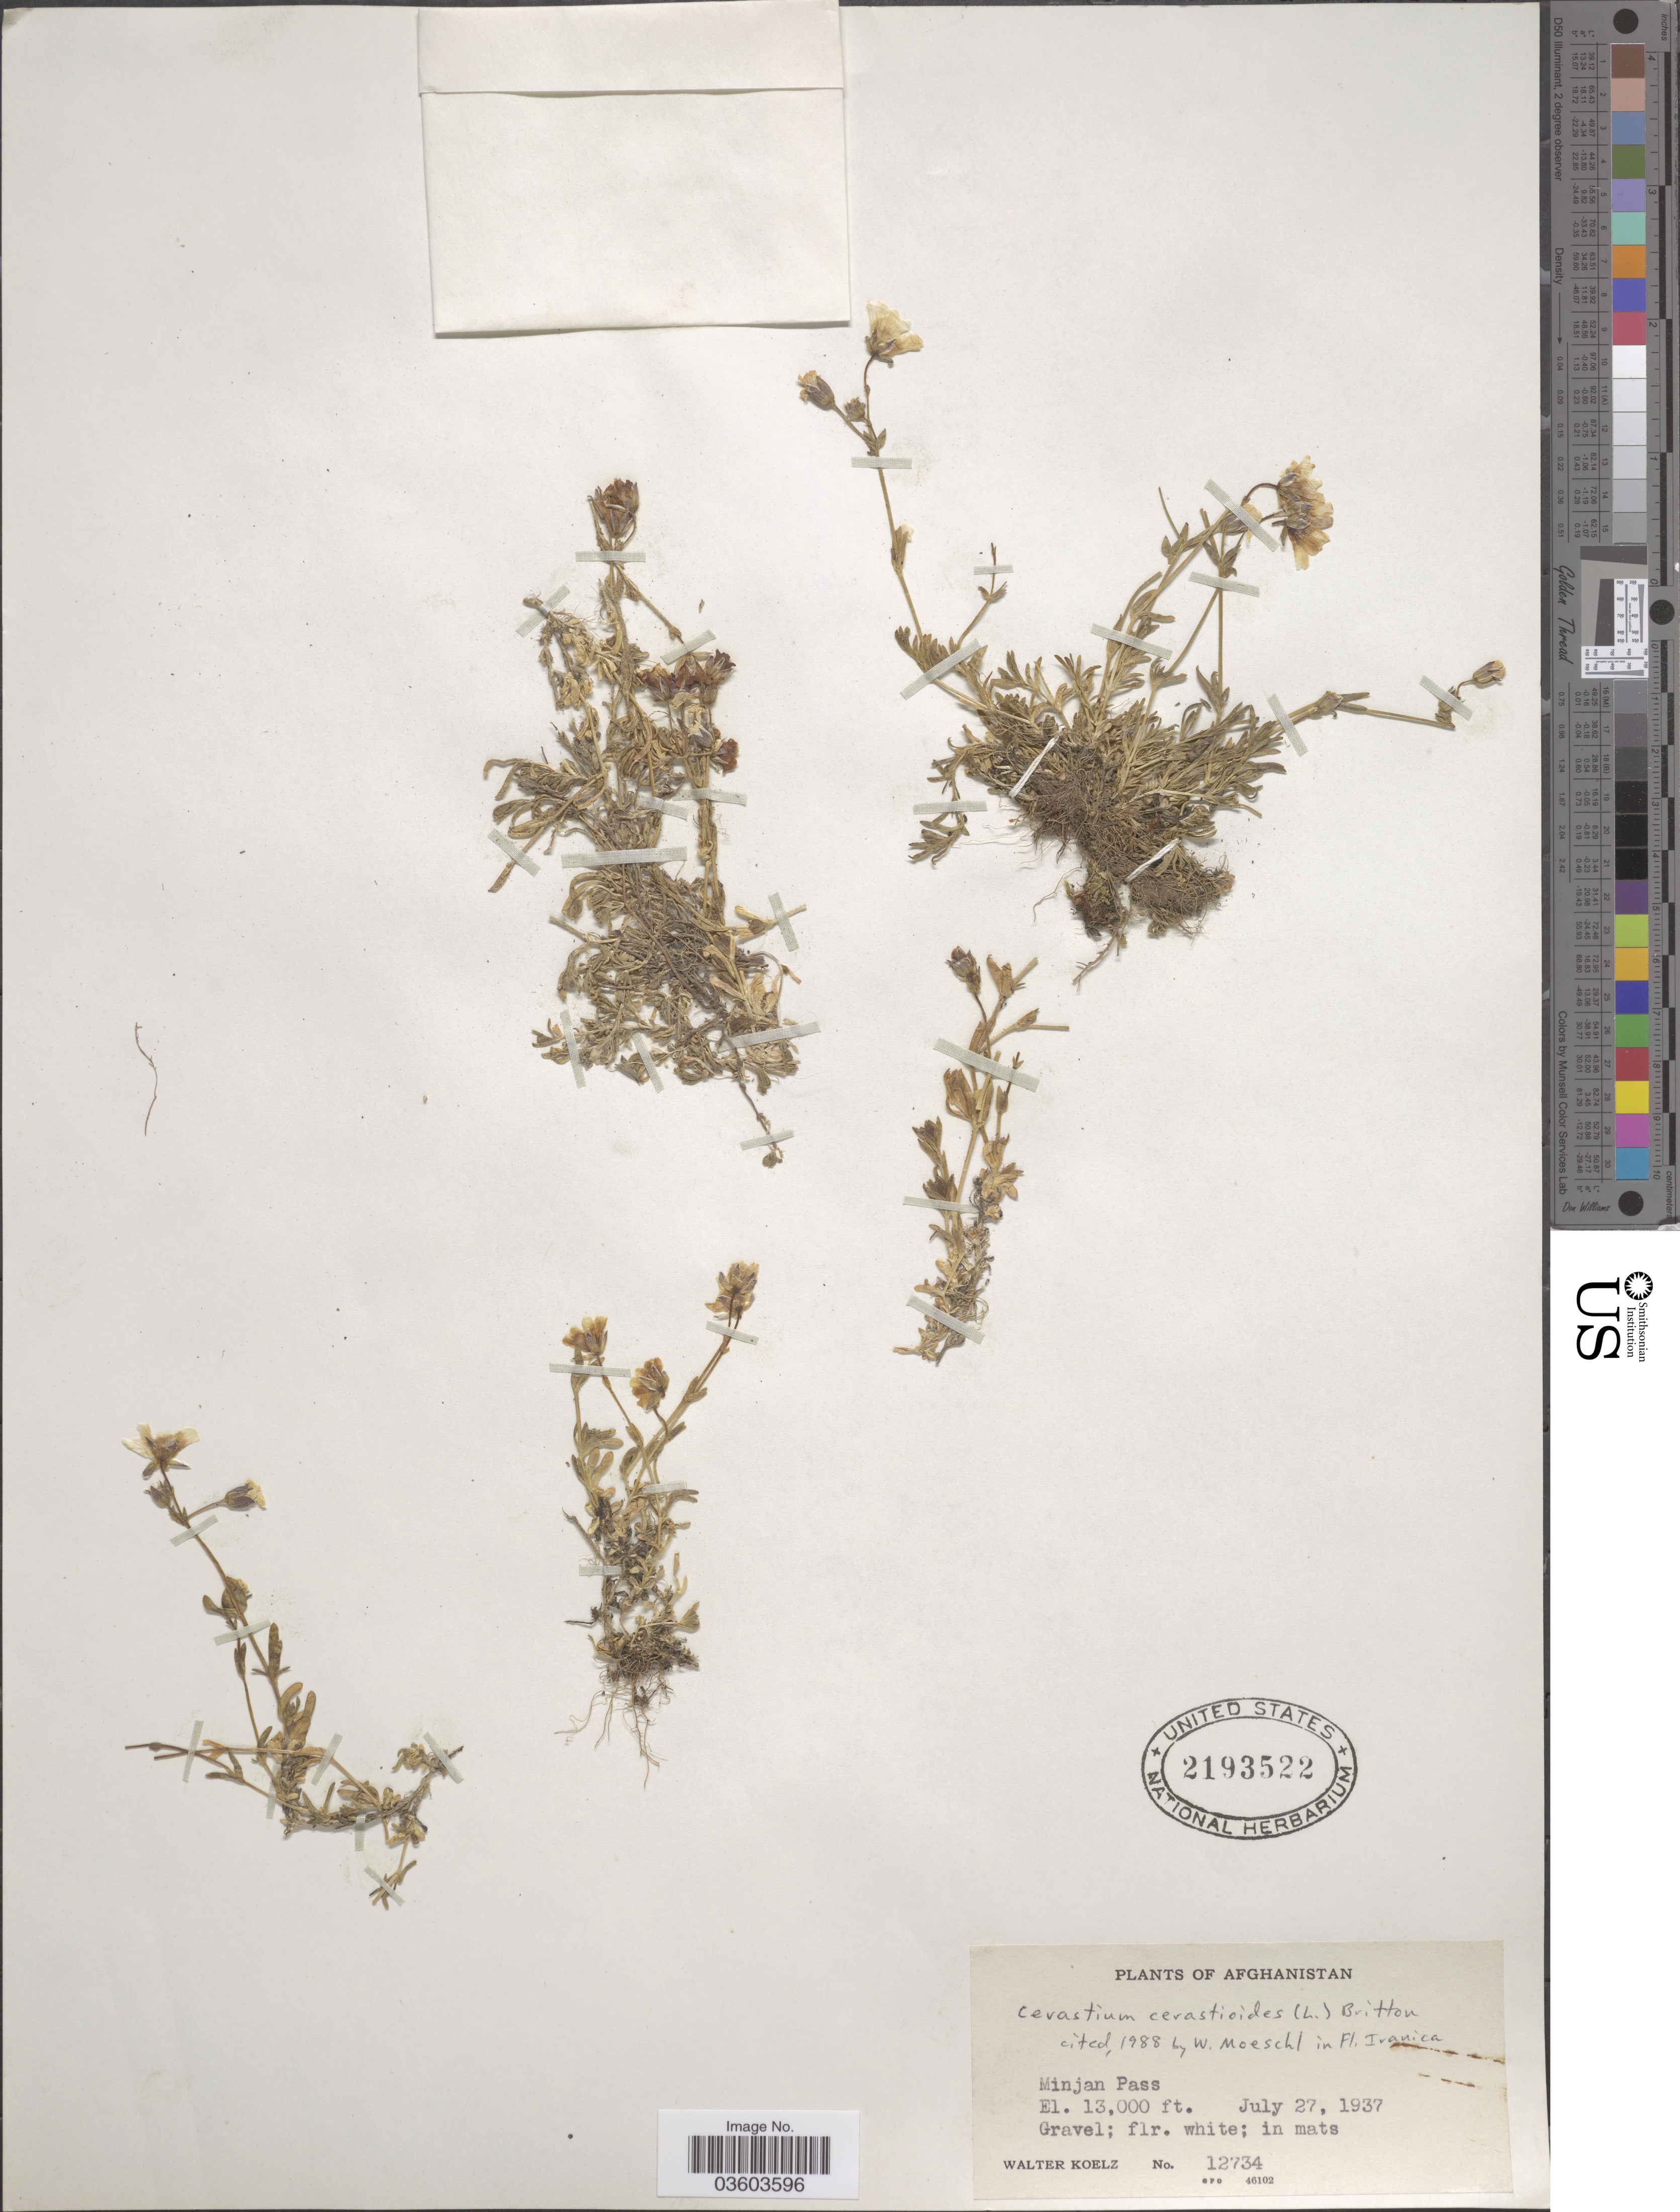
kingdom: Plantae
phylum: Tracheophyta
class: Magnoliopsida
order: Caryophyllales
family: Caryophyllaceae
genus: Dichodon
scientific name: Dichodon cerastoides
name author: (L.) Rchb.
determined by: U.S. National Herbarium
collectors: W. N. Koelz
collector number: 12734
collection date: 1937-07-27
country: Afghanistan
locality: Minjan Pass.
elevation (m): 3962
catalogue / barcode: US 2193522